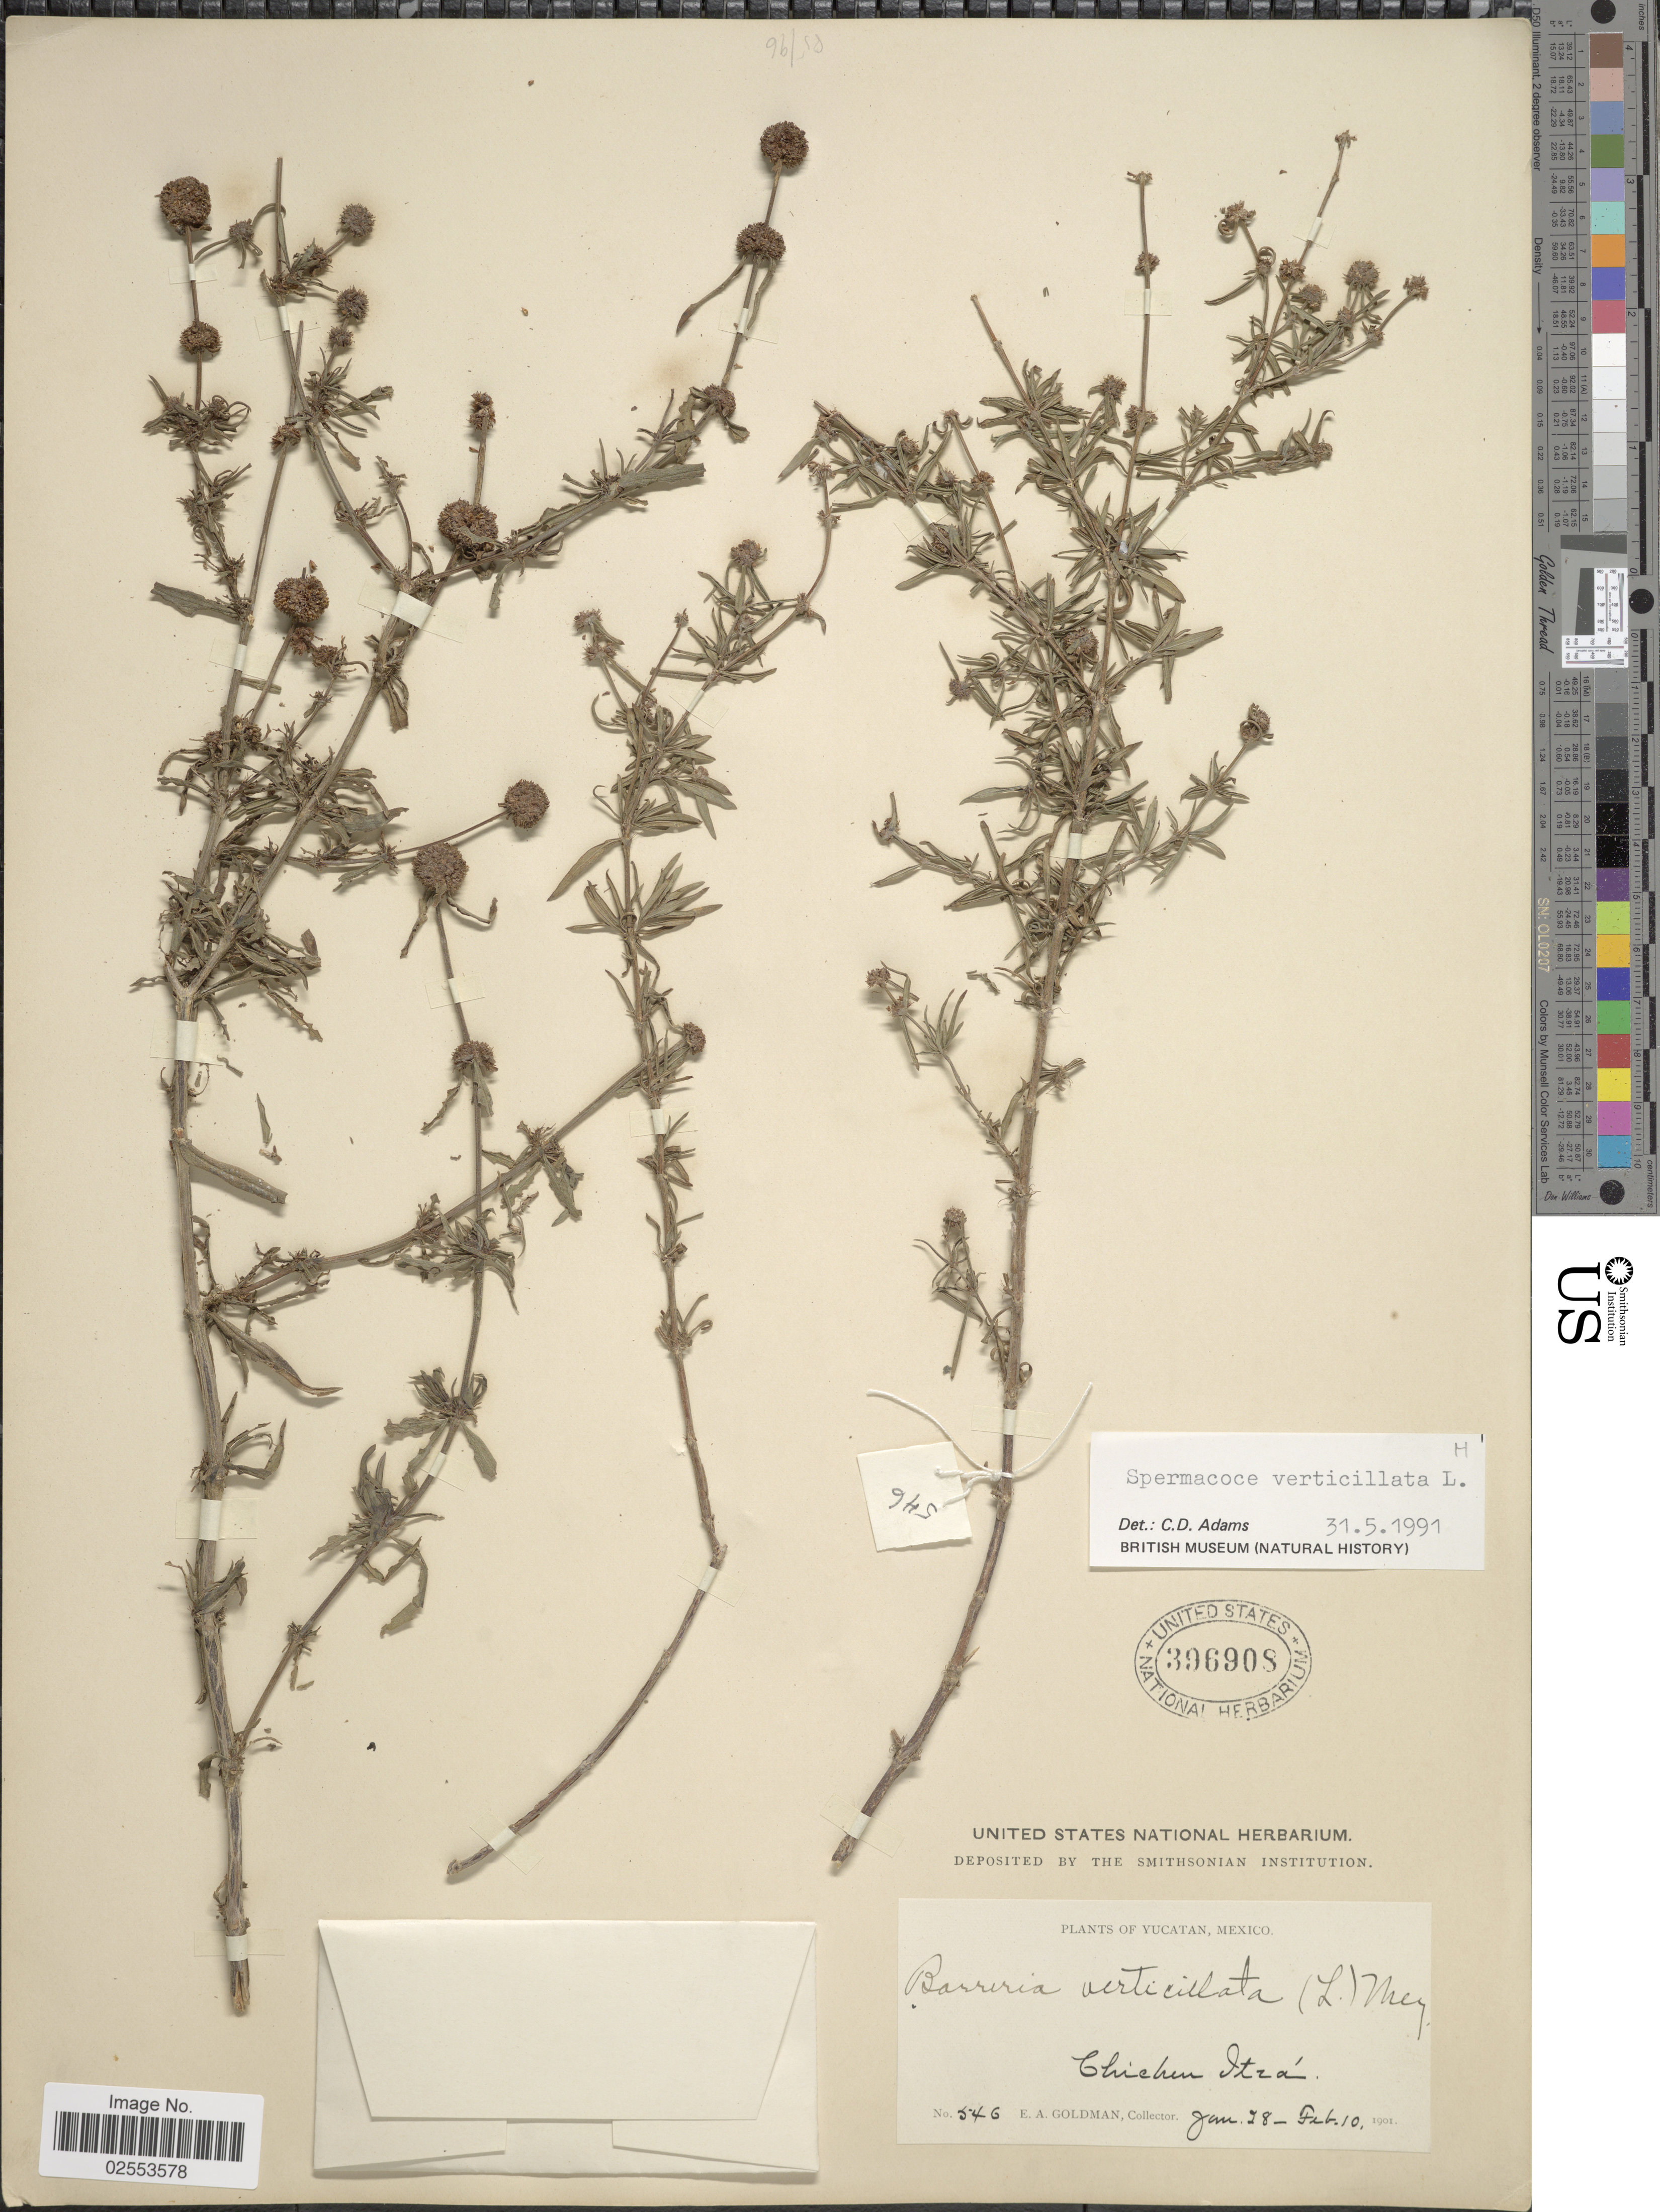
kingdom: Plantae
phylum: Tracheophyta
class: Magnoliopsida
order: Gentianales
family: Rubiaceae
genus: Spermacoce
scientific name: Spermacoce verticillata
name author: L.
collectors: E. A. Goldman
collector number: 546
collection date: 1901-01-28/1901-02-10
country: Mexico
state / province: Yucatán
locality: Chichen Itza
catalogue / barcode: US 396908